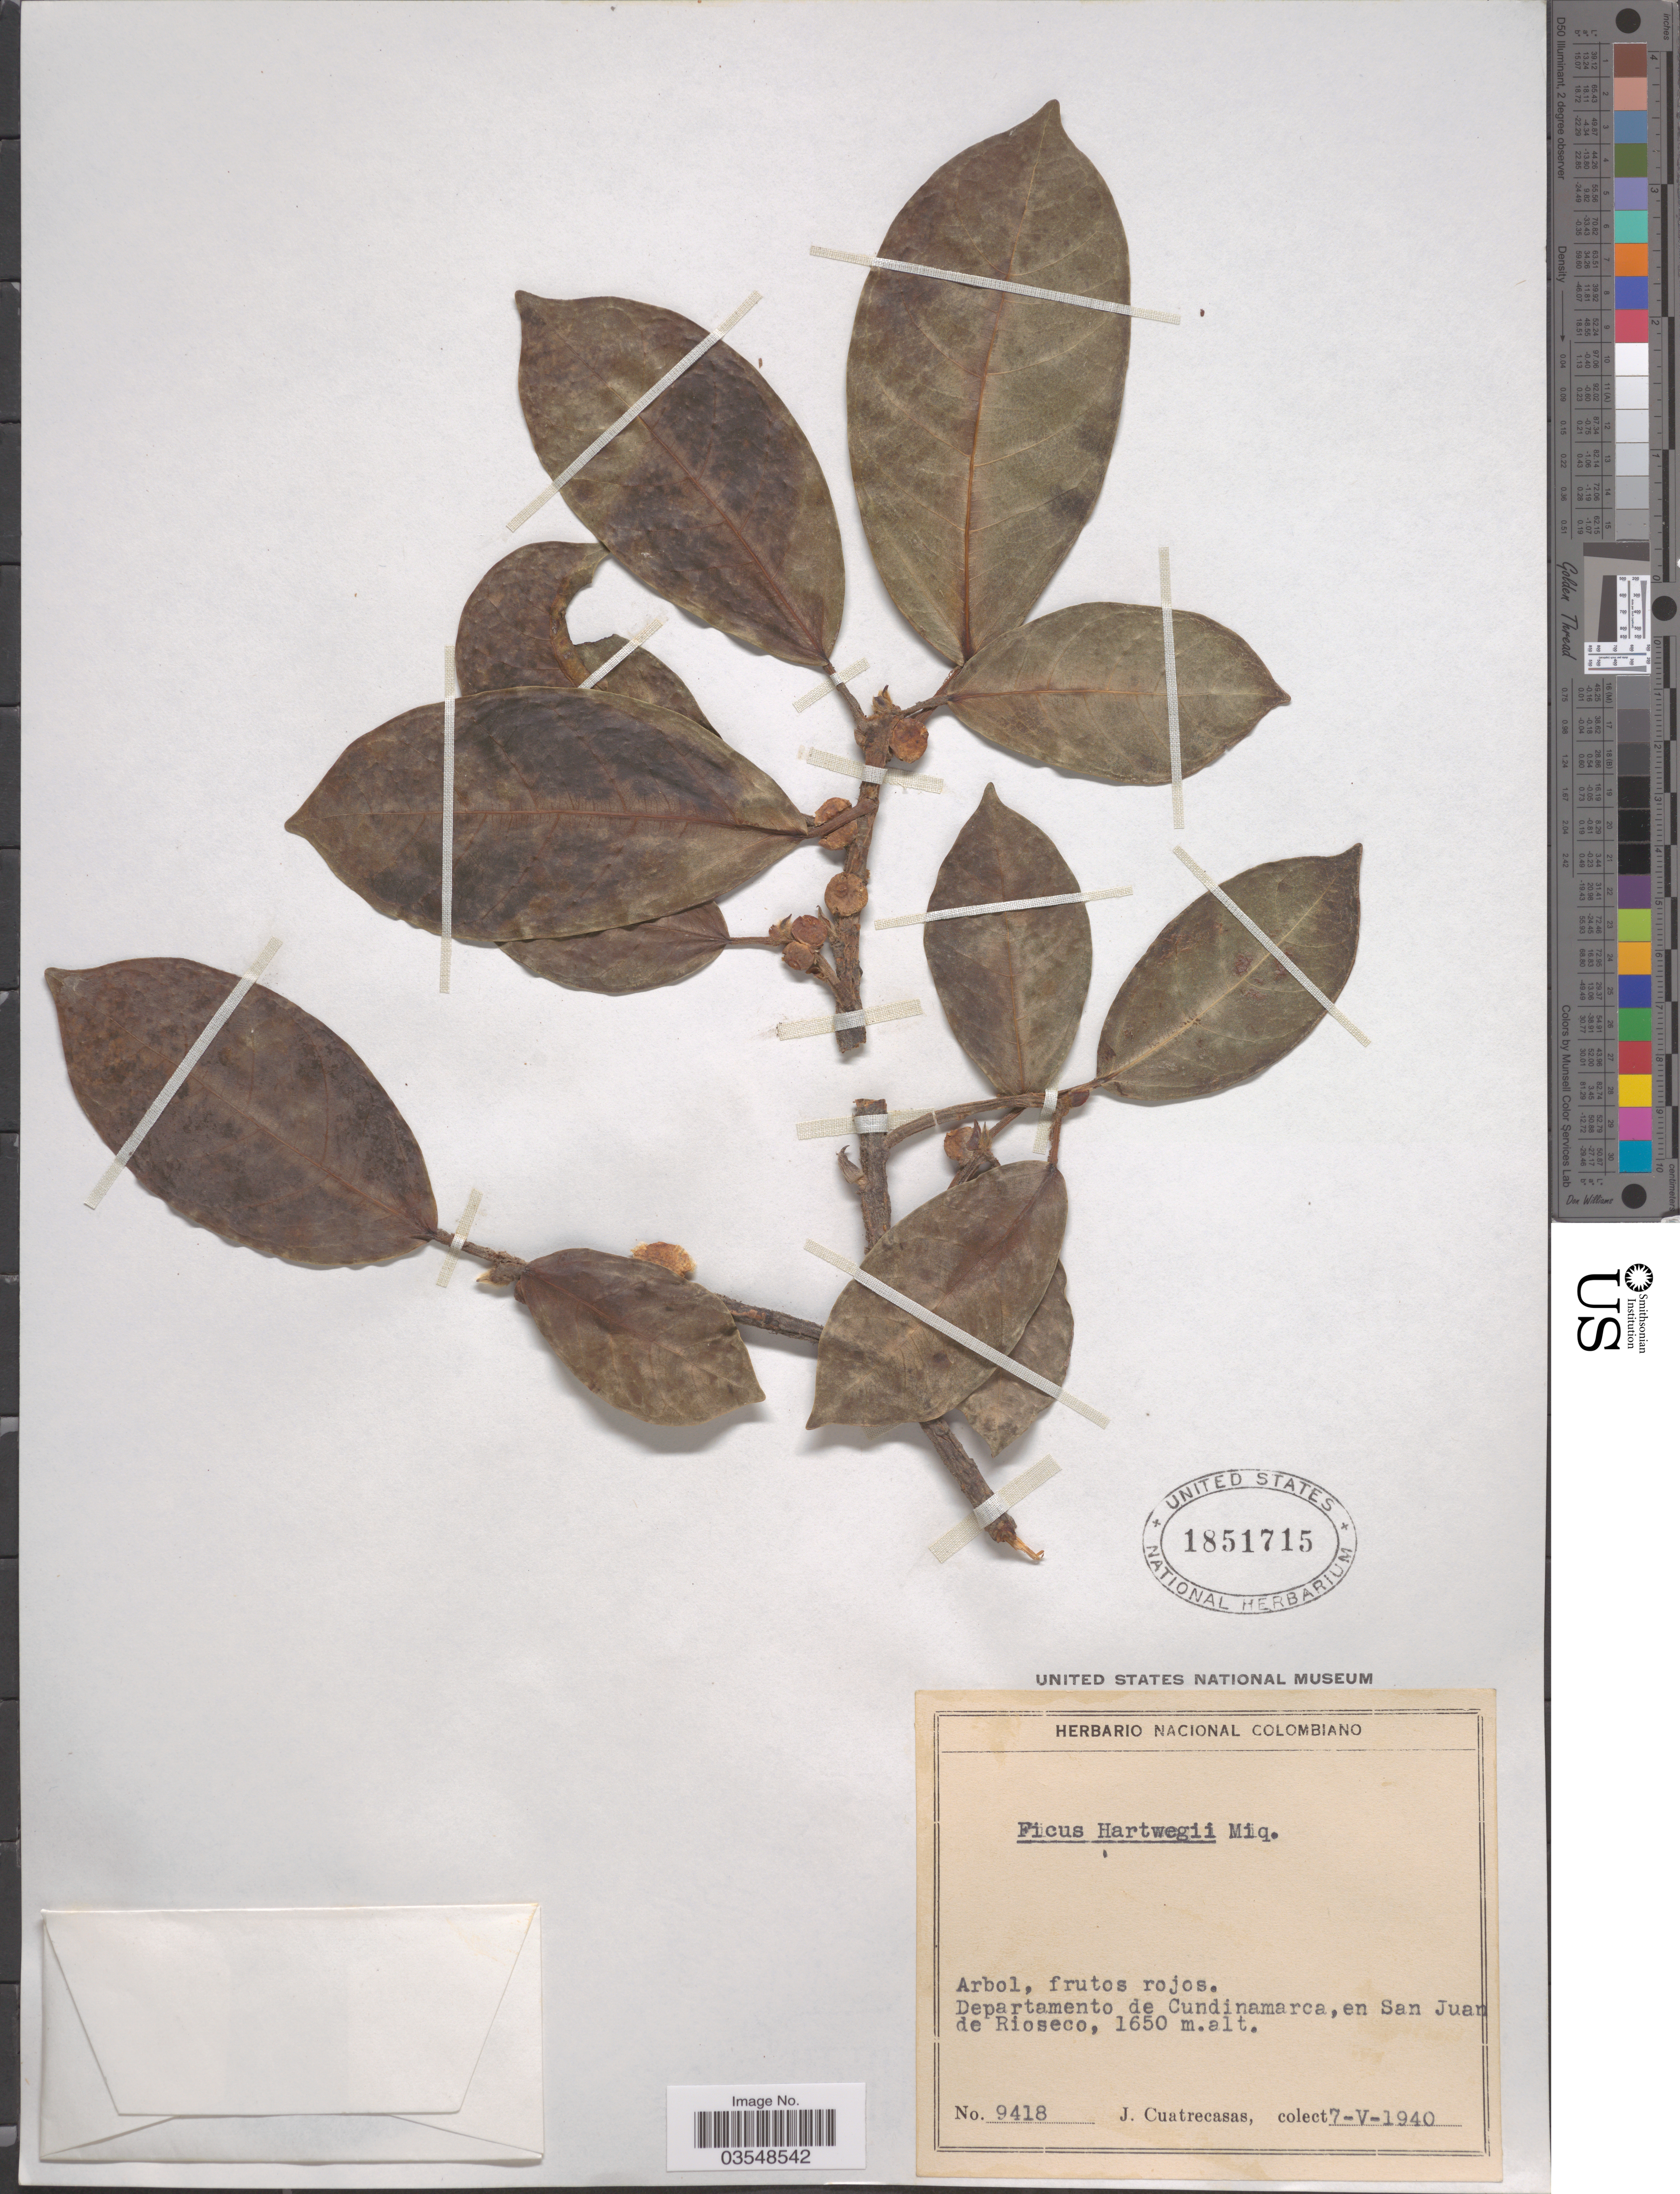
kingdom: Plantae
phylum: Tracheophyta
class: Magnoliopsida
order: Rosales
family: Moraceae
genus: Ficus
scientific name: Ficus hartwegii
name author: (Miq.) Miq.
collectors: J. Cuatrecasas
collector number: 9418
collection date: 1940-05-07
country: Colombia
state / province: Cundinamarca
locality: Departamento de Cundinamarca, en San Juan de Rioseco.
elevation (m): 1650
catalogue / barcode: US 1851715